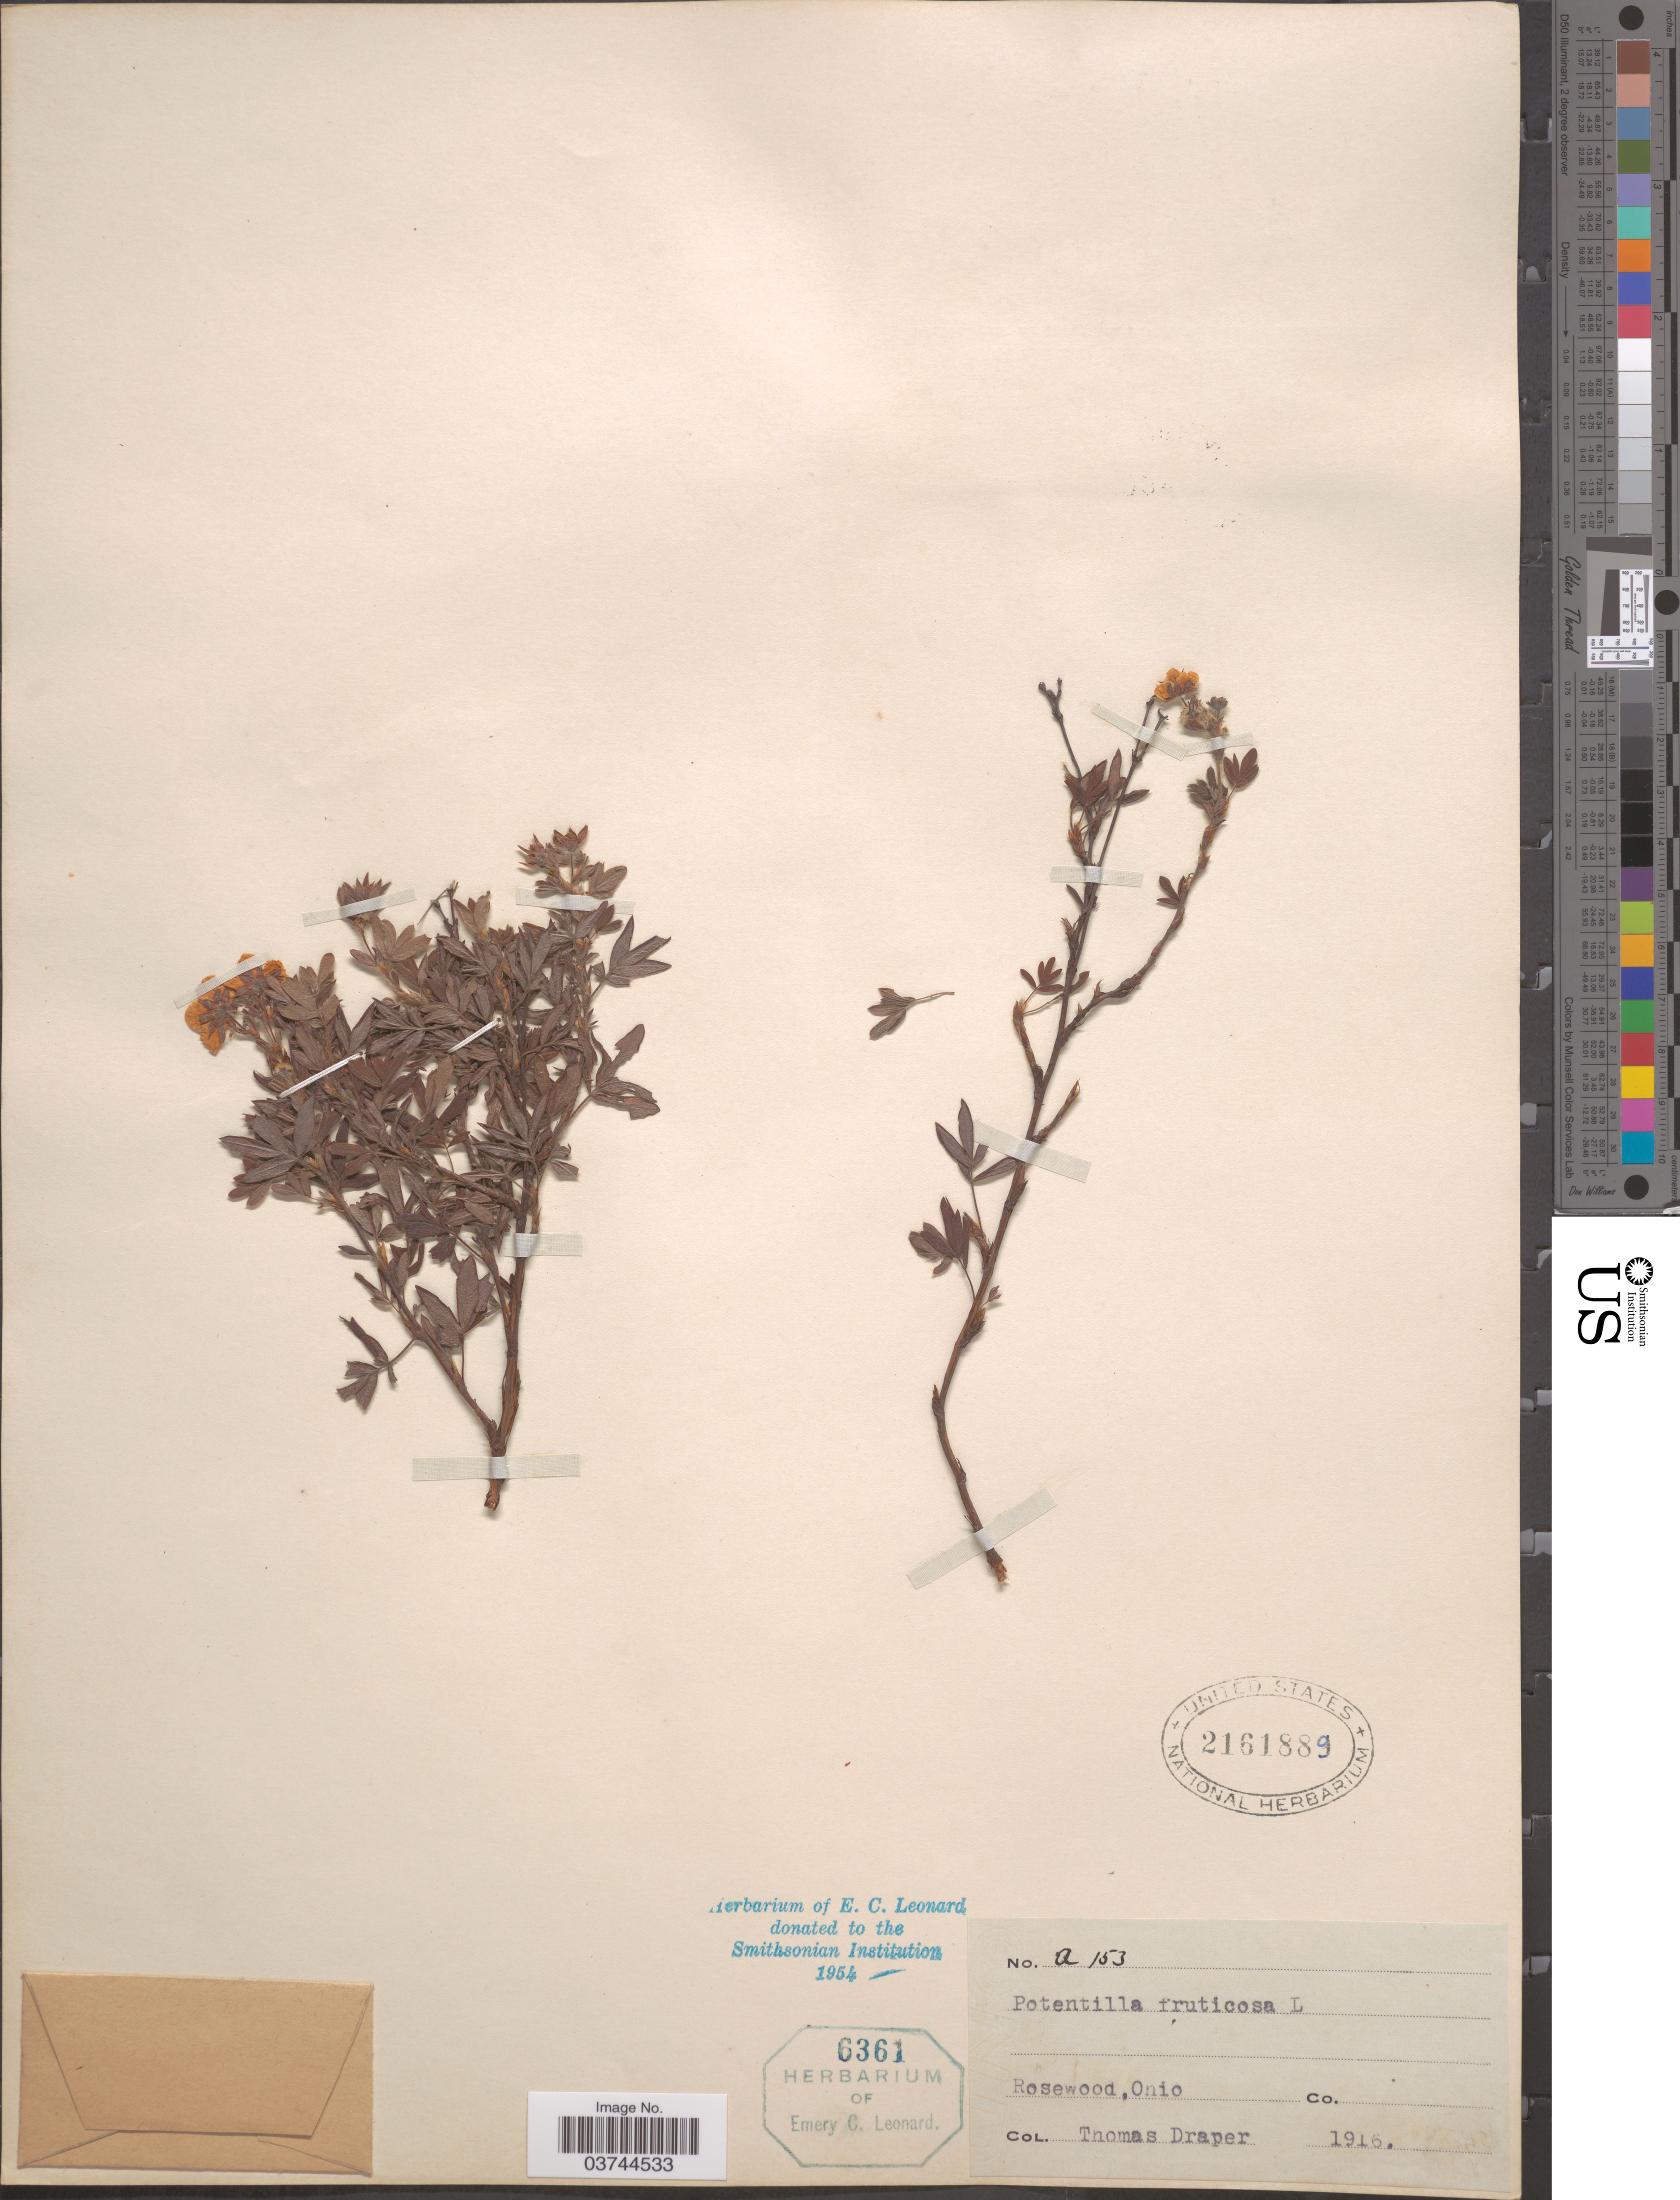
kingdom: Plantae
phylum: Tracheophyta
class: Magnoliopsida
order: Rosales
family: Rosaceae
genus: Dasiphora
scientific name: Dasiphora fruticosa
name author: (L.) Rydb.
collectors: T. Draper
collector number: a153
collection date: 1916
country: United States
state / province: Ohio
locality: Rosewood Co.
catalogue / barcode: US 2161889